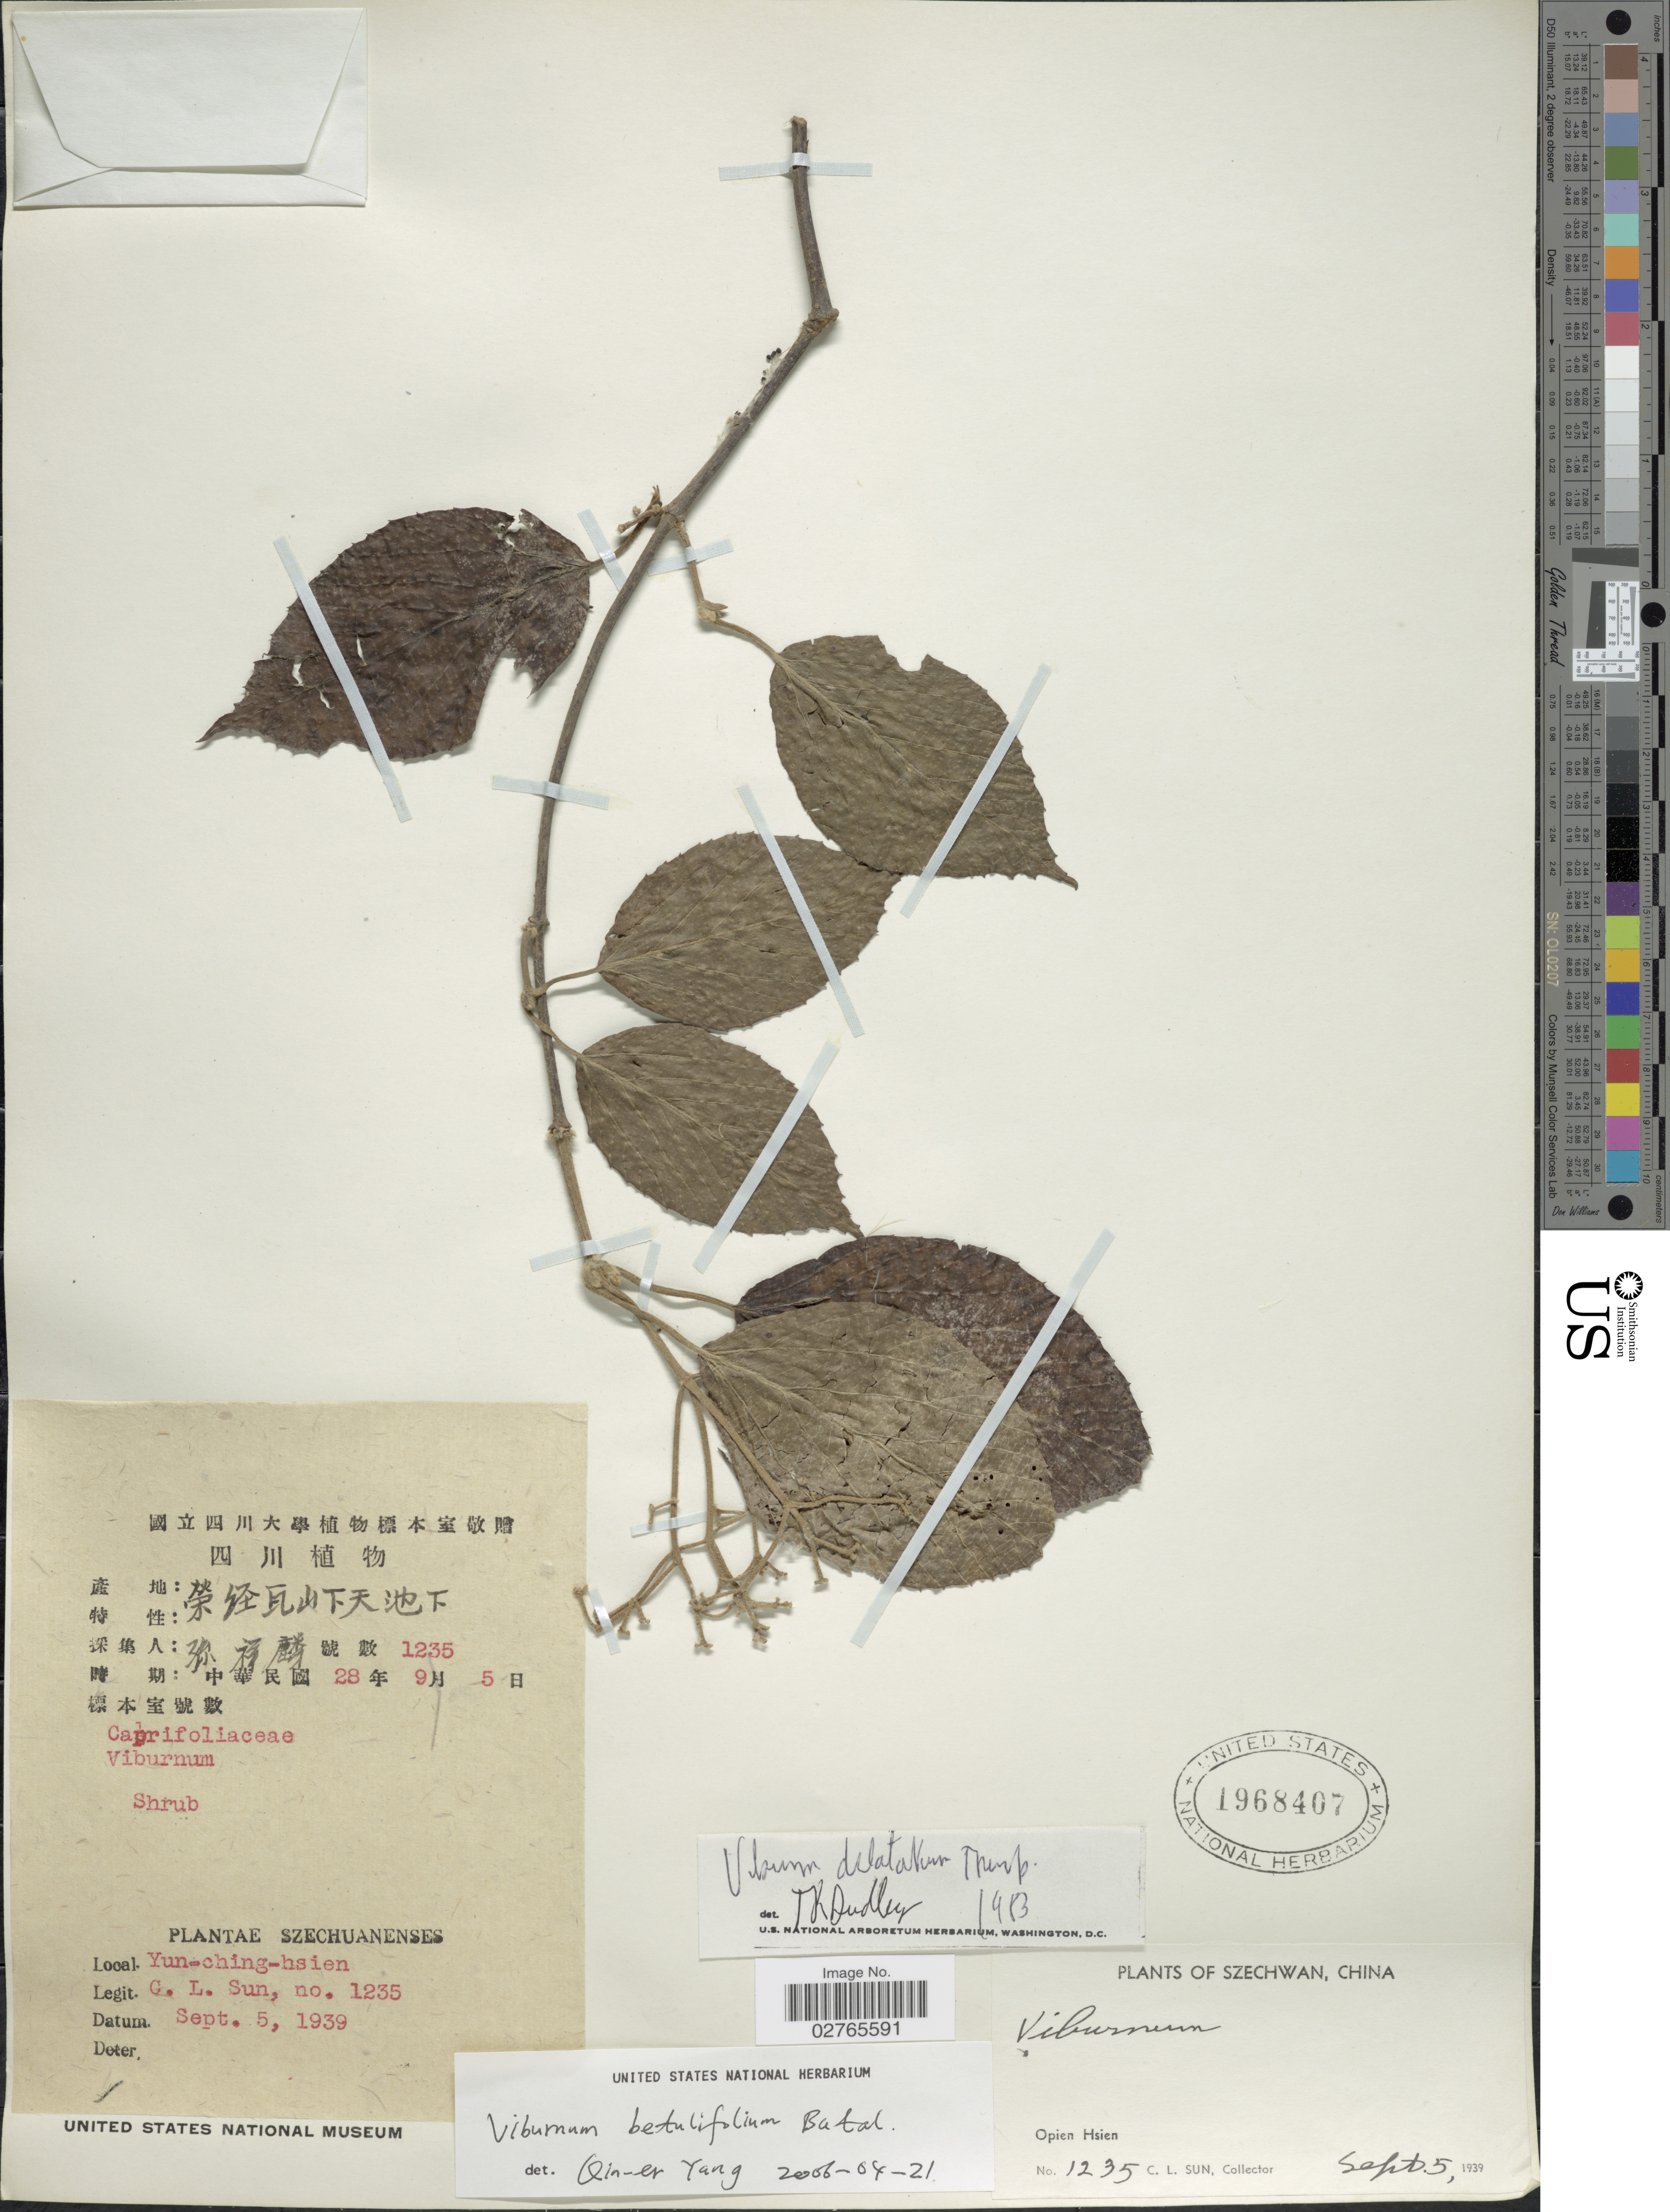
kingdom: Plantae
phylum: Tracheophyta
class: Magnoliopsida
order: Dipsacales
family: Viburnaceae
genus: Viburnum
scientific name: Viburnum betulifolium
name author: Batalin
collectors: C. Sun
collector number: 1235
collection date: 1939-09-05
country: China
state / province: Sichuan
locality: Szechuanenses. Yun-ching-hsien. Opien Hsien.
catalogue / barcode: US 1968407